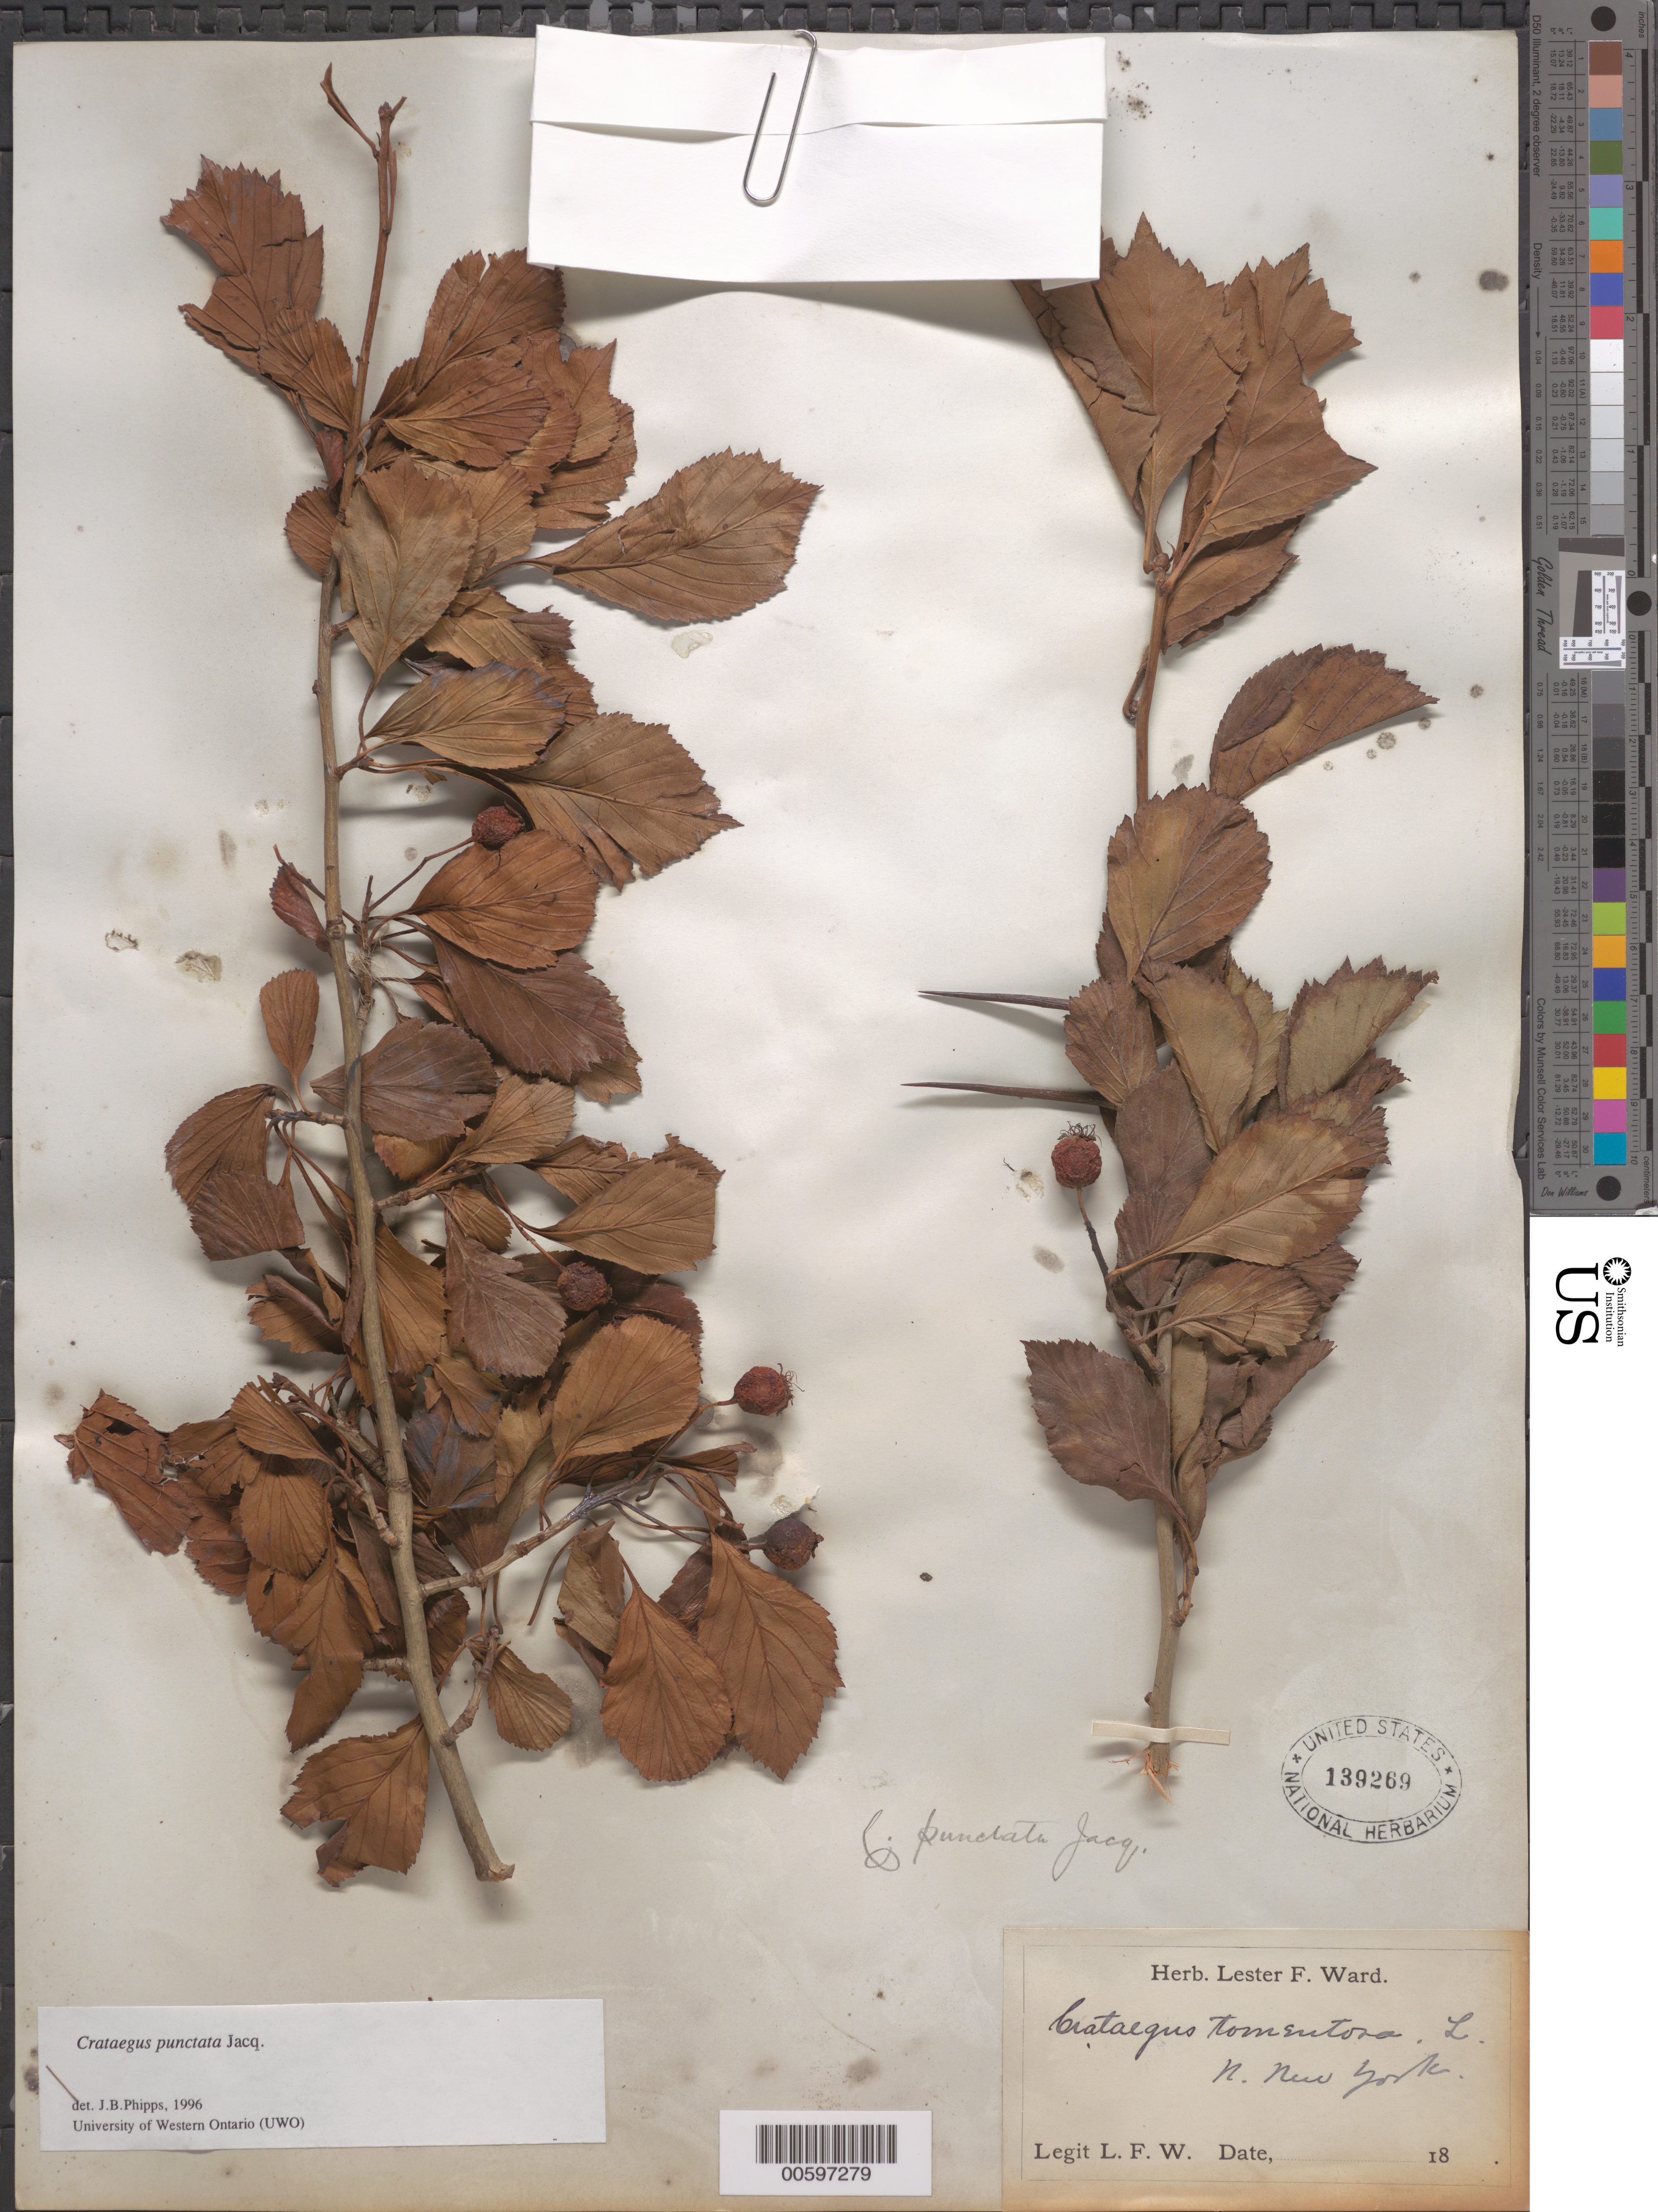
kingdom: Plantae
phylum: Tracheophyta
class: Magnoliopsida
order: Rosales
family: Rosaceae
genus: Crataegus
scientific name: Crataegus punctata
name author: Jacq.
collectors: L. F. Ward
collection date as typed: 18--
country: United States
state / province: New York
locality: N New York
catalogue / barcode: US 139269